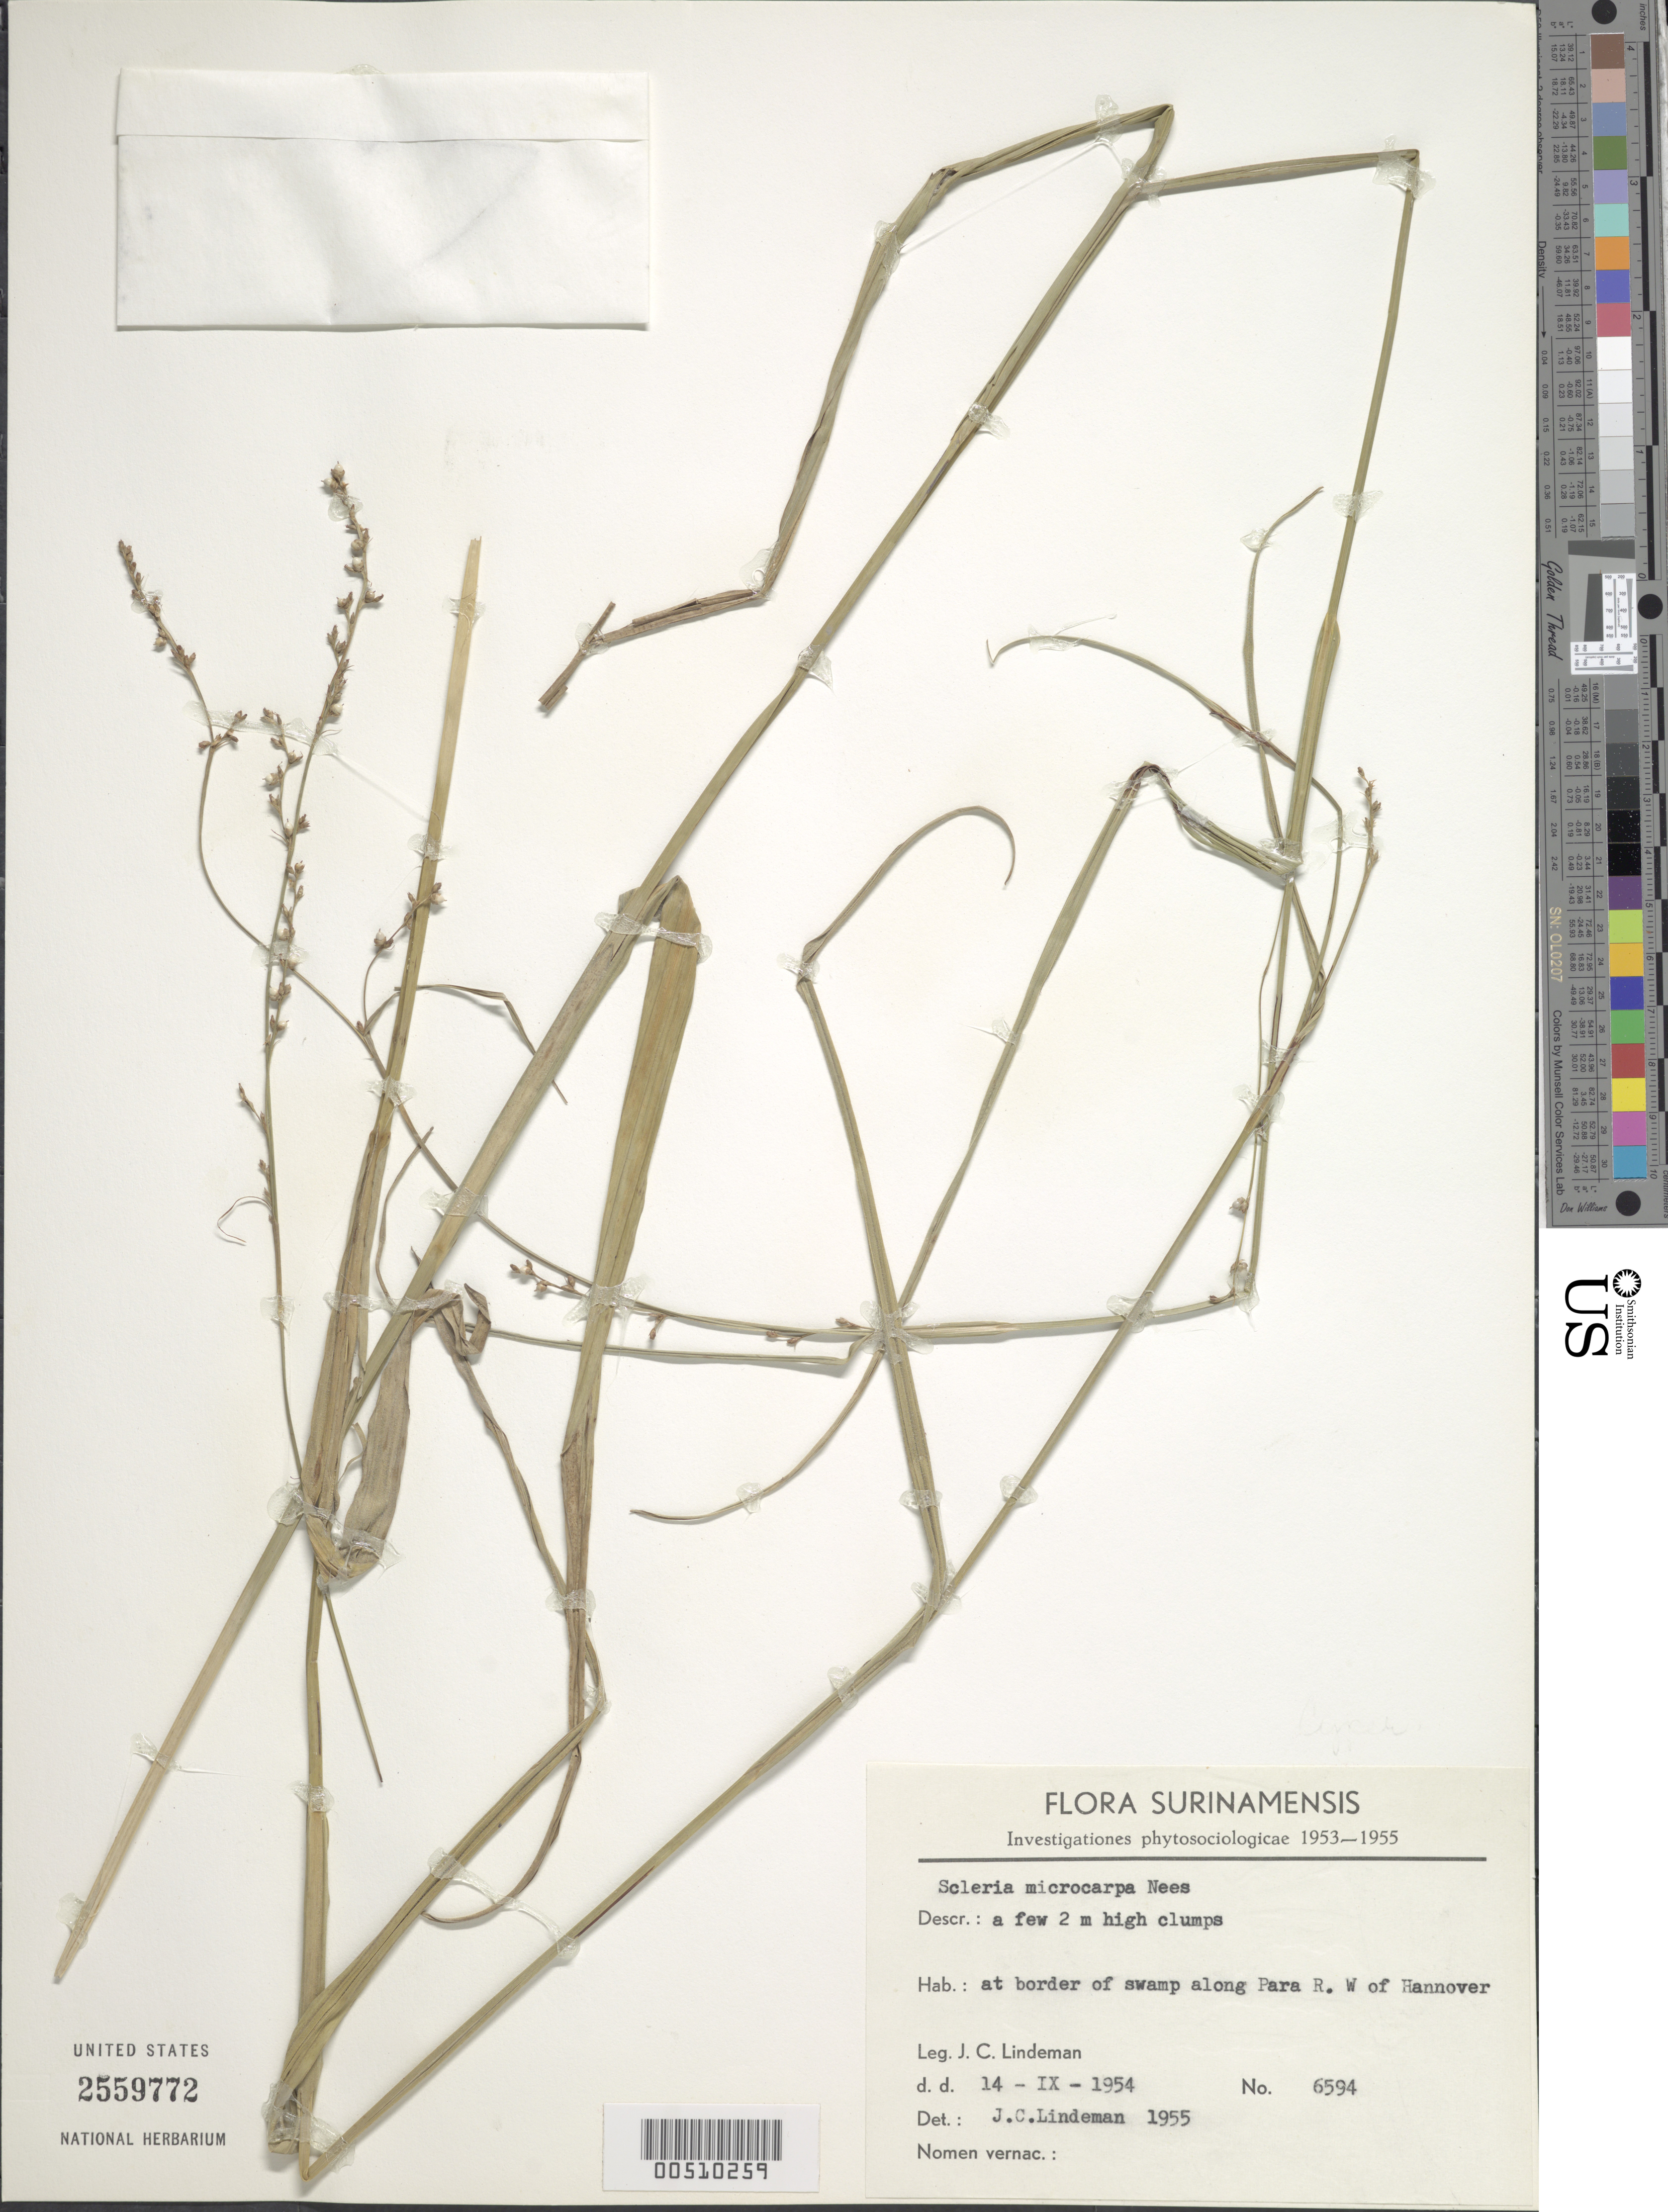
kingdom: Plantae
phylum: Tracheophyta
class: Liliopsida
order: Poales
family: Cyperaceae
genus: Scleria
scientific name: Scleria microcarpa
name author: Nees ex Kunth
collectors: J. C. Lindeman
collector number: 6594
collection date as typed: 14 Sep 1954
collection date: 1954-09-14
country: Suriname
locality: Along Para River W of Hannover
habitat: At border of swamp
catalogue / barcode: US 2559772